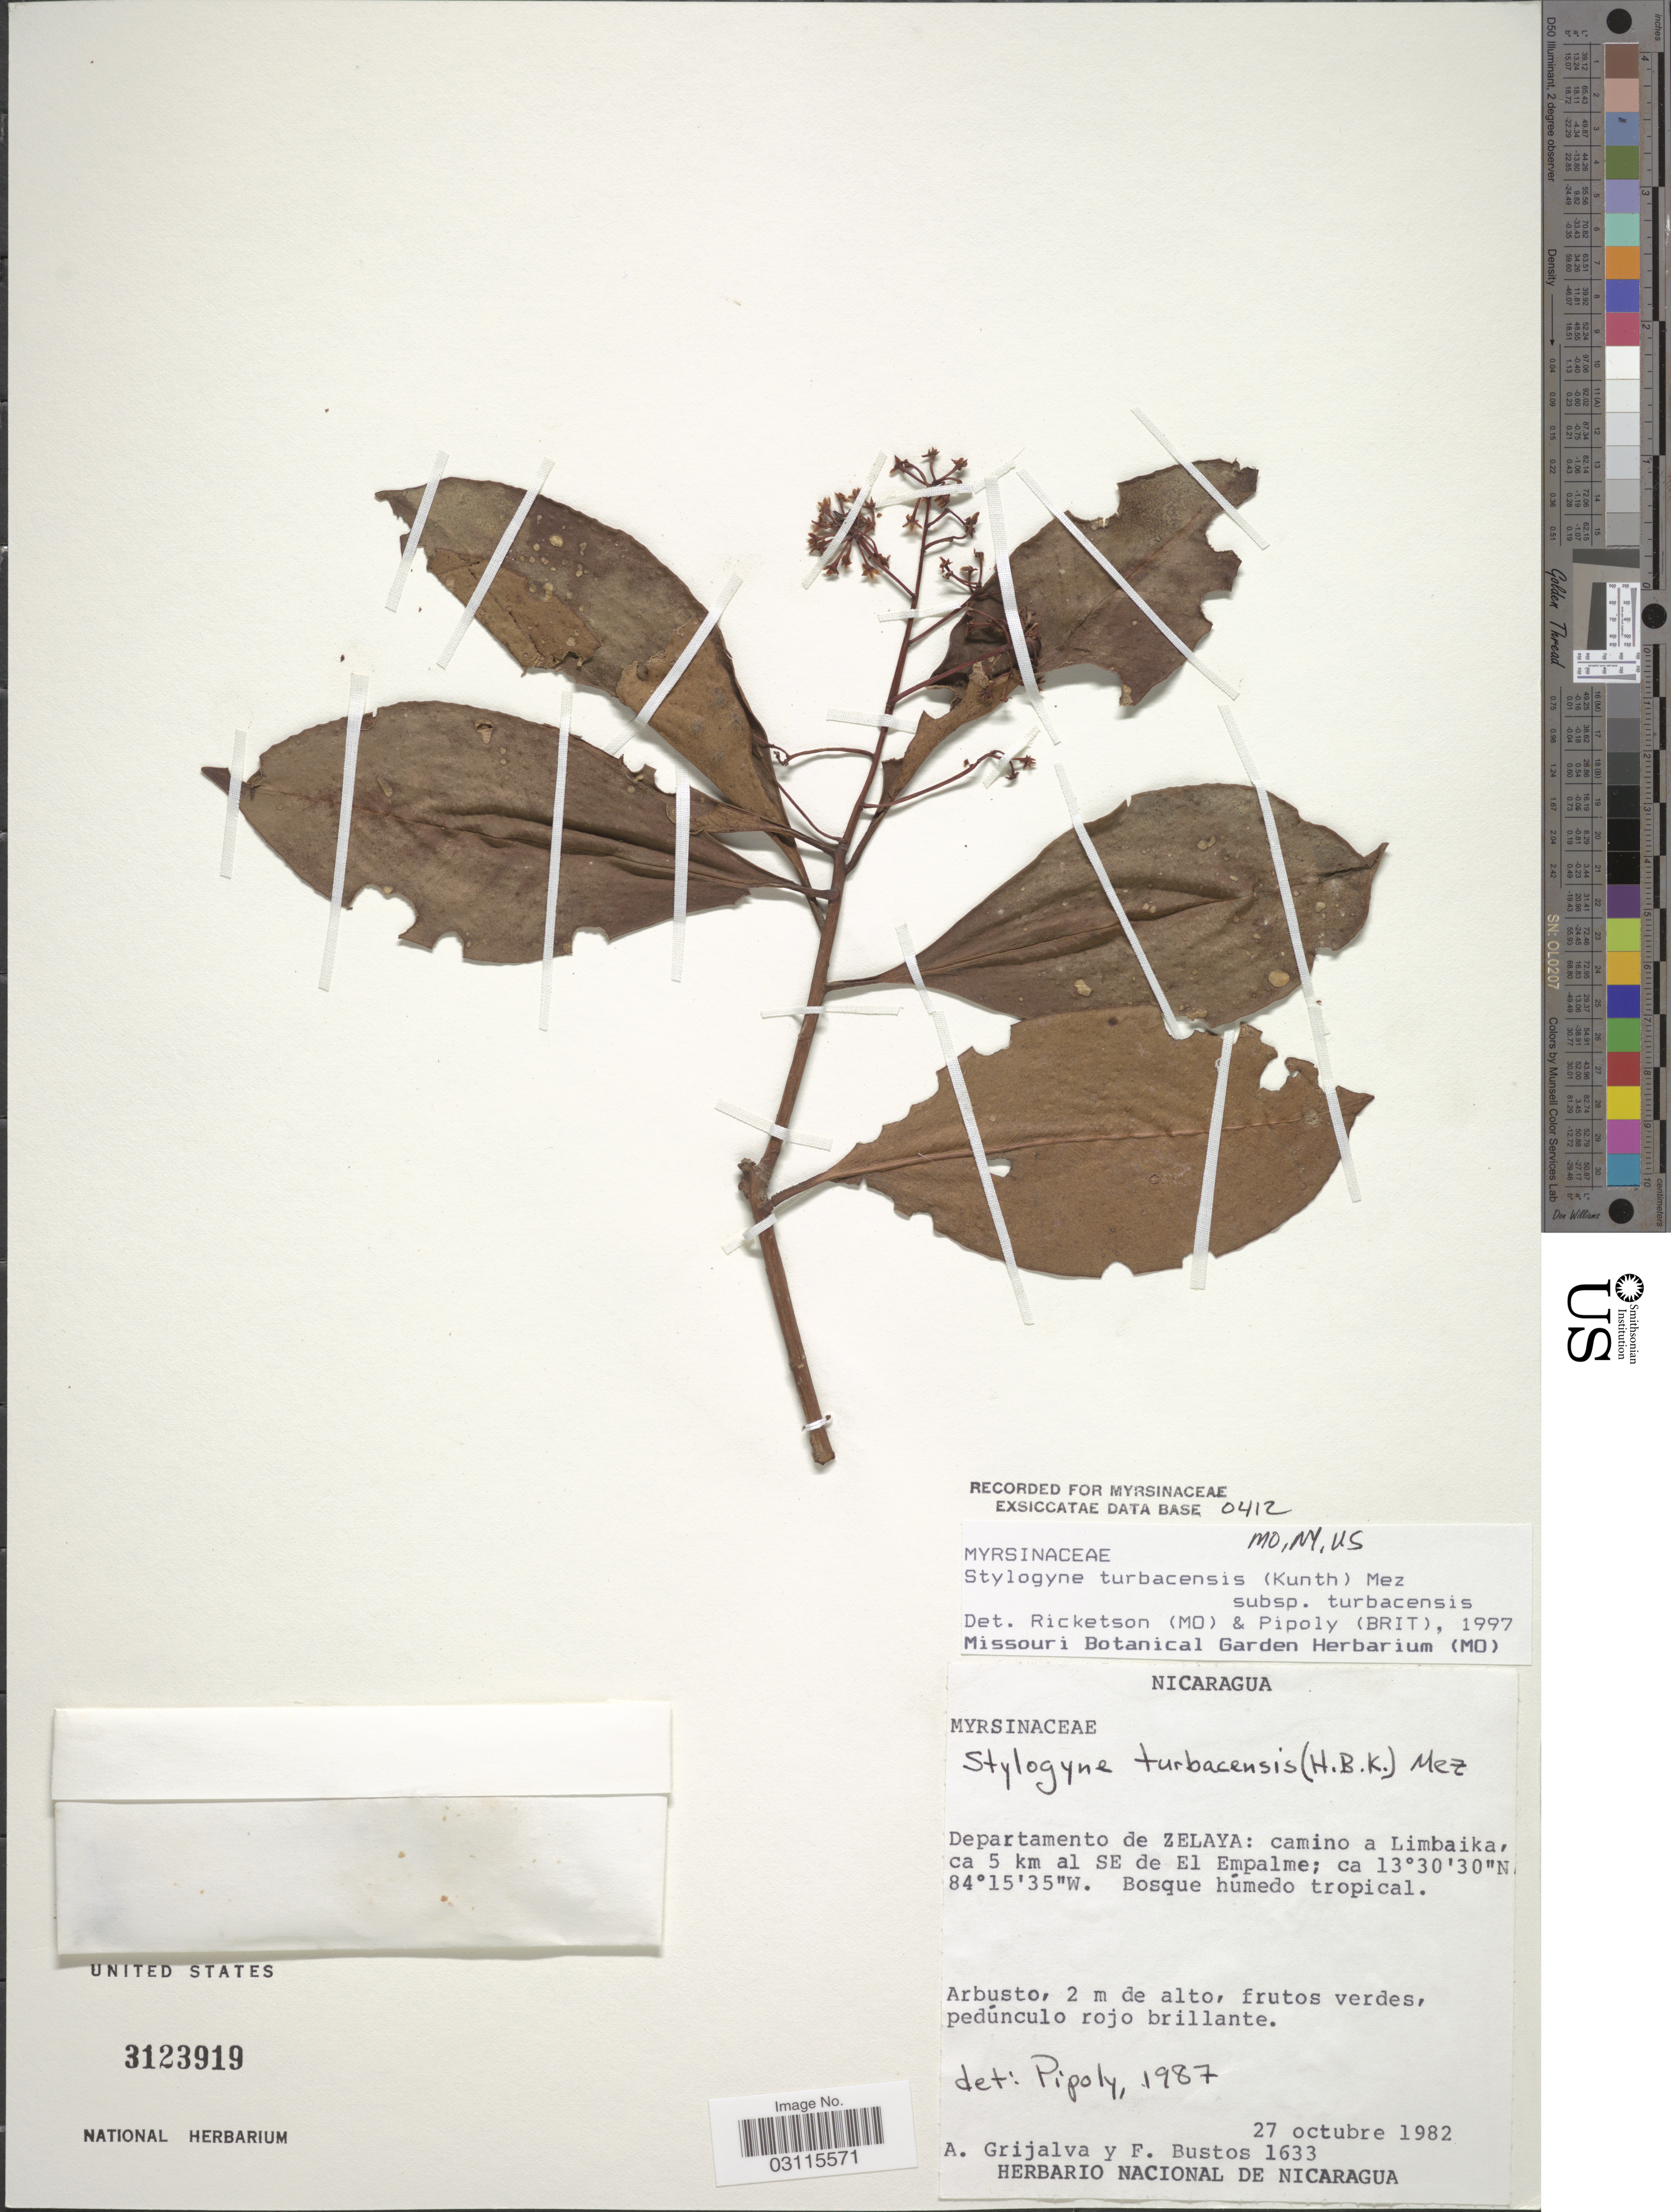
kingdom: Plantae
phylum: Tracheophyta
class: Magnoliopsida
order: Ericales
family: Primulaceae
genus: Stylogyne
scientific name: Stylogyne turbacensis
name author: (Kunth) Mez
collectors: A. Grijalva & F. Bustos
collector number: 1633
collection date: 1982-10-27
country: Nicaragua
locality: Departamento de Zelaya: camino a Limbaika, ca 5 km al SE de El Empalme.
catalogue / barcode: US 3123919